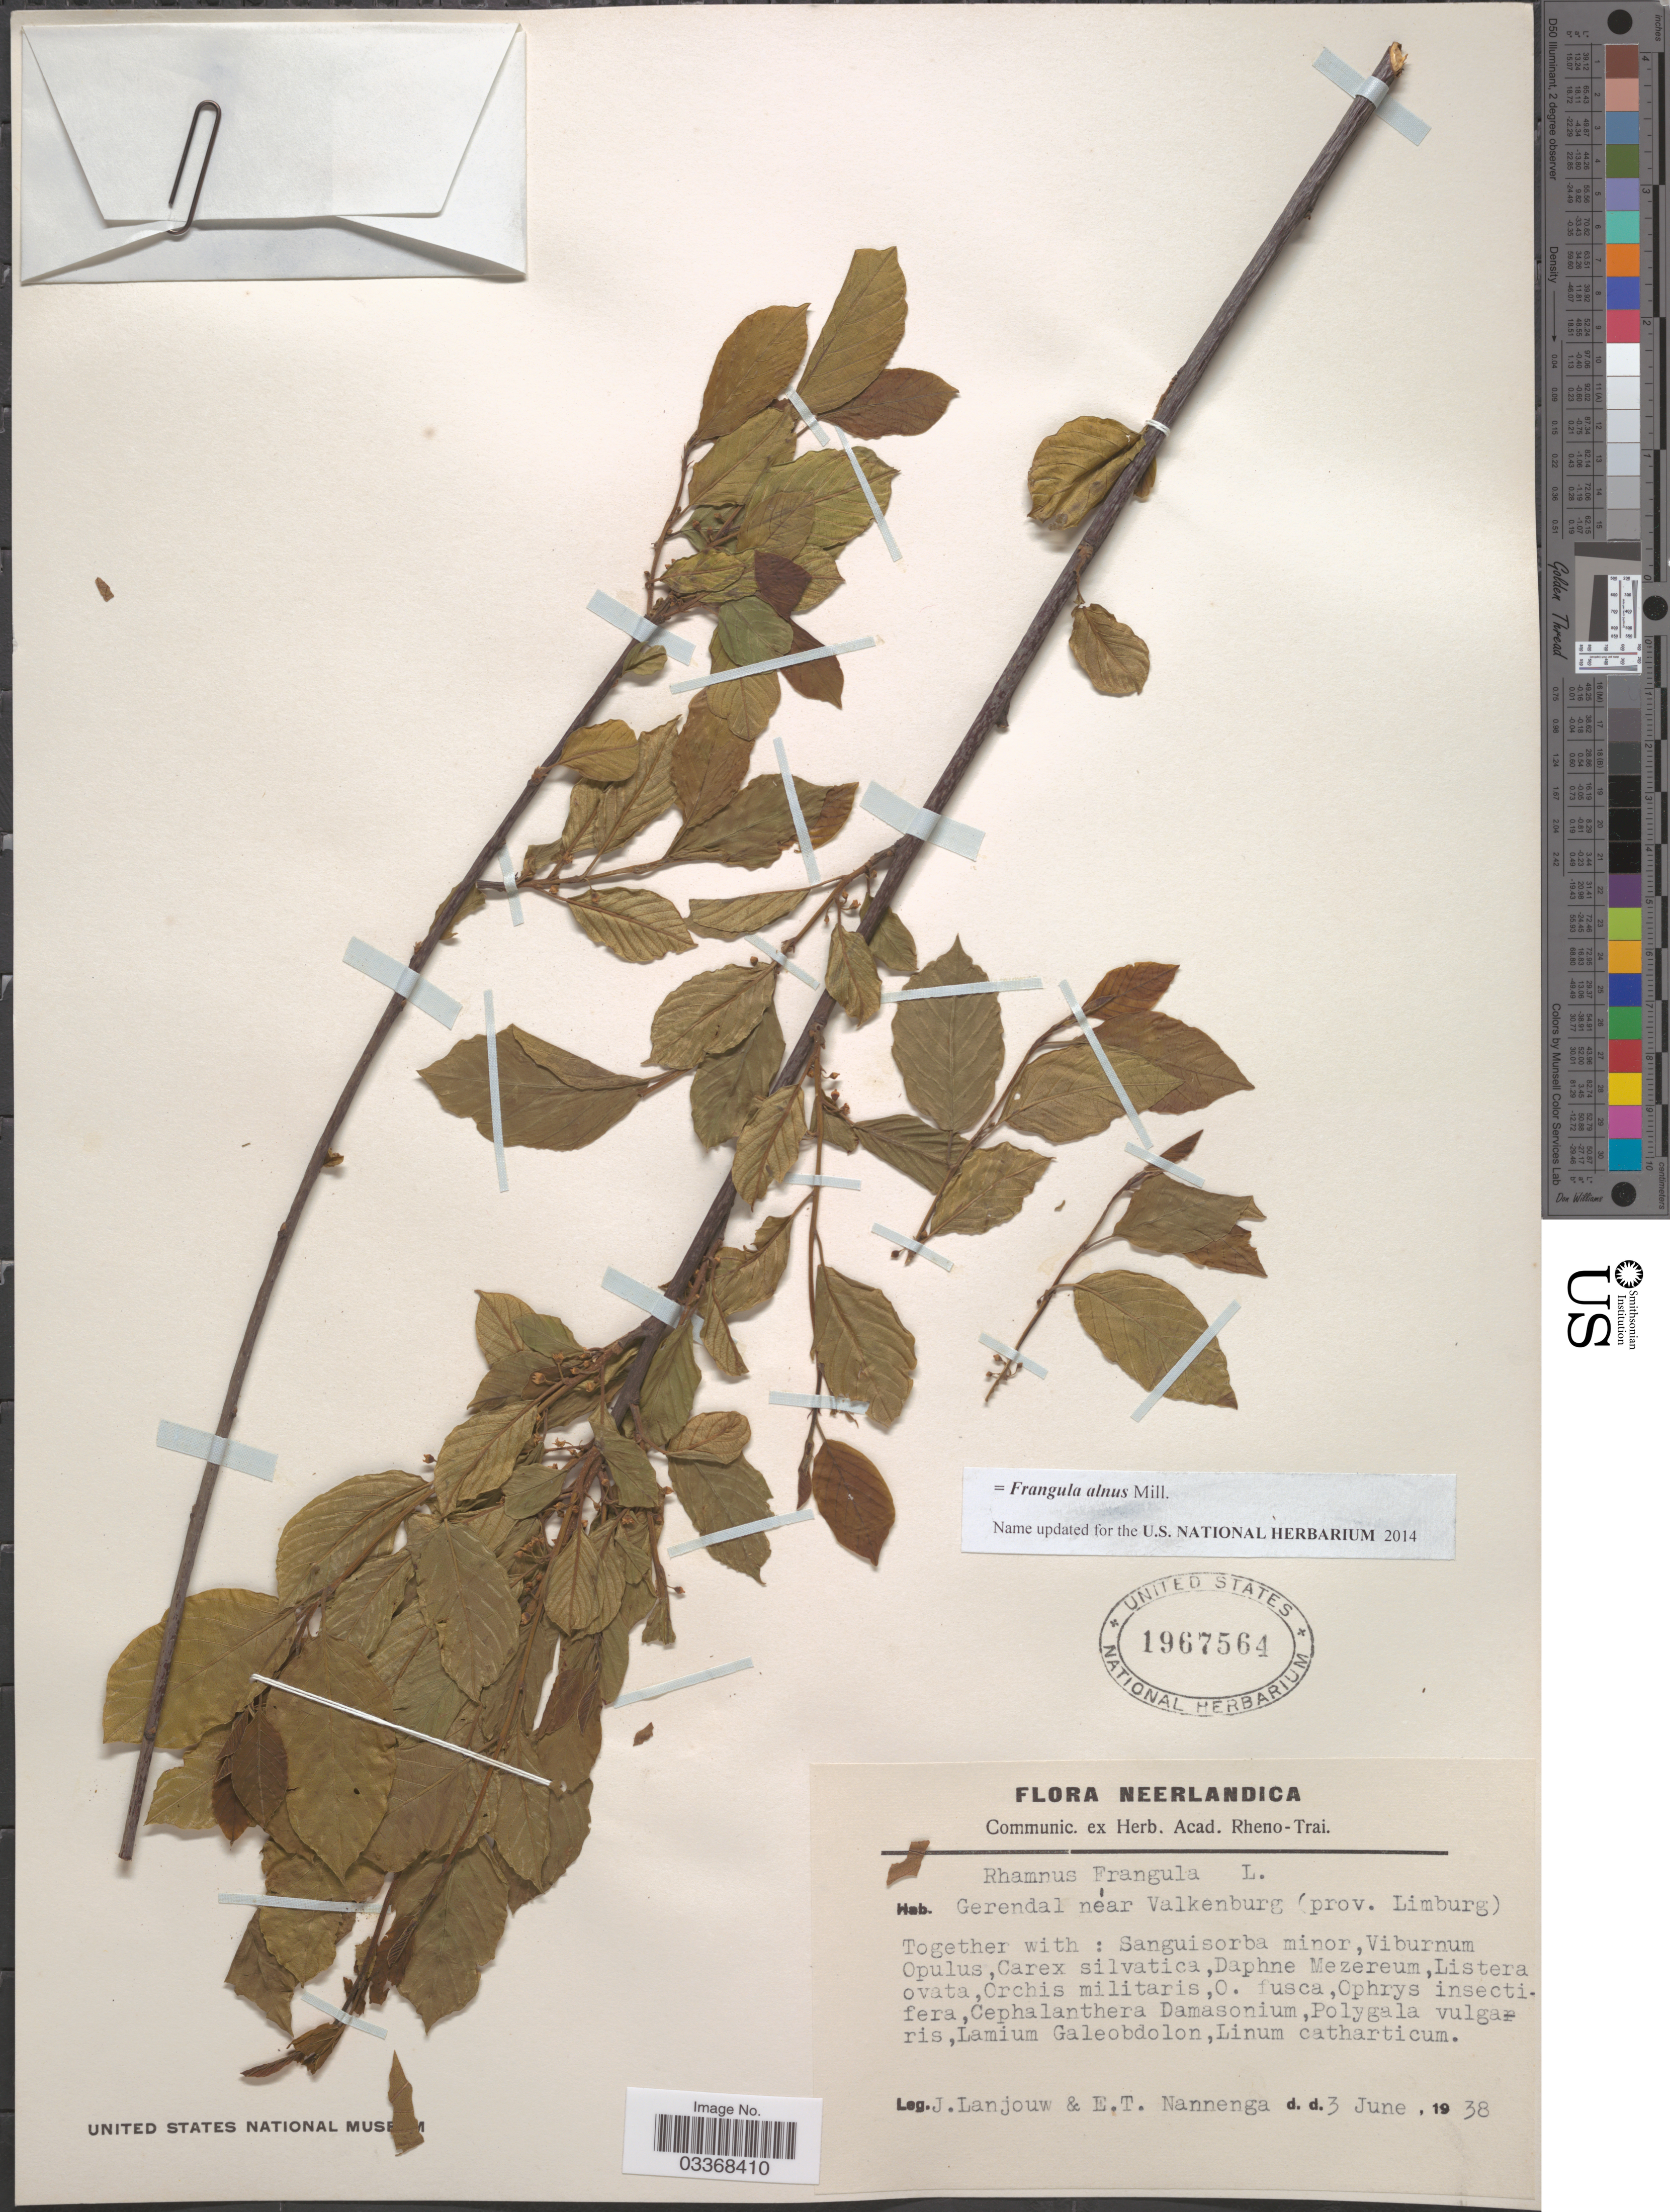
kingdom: Plantae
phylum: Tracheophyta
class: Magnoliopsida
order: Rosales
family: Rhamnaceae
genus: Frangula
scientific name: Frangula alnus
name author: Mill.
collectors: J. Lanjouw & E. Nannenga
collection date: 1938-06-03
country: Netherlands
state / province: Limburg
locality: Gerendal near Valkenburg.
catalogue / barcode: US 1967564